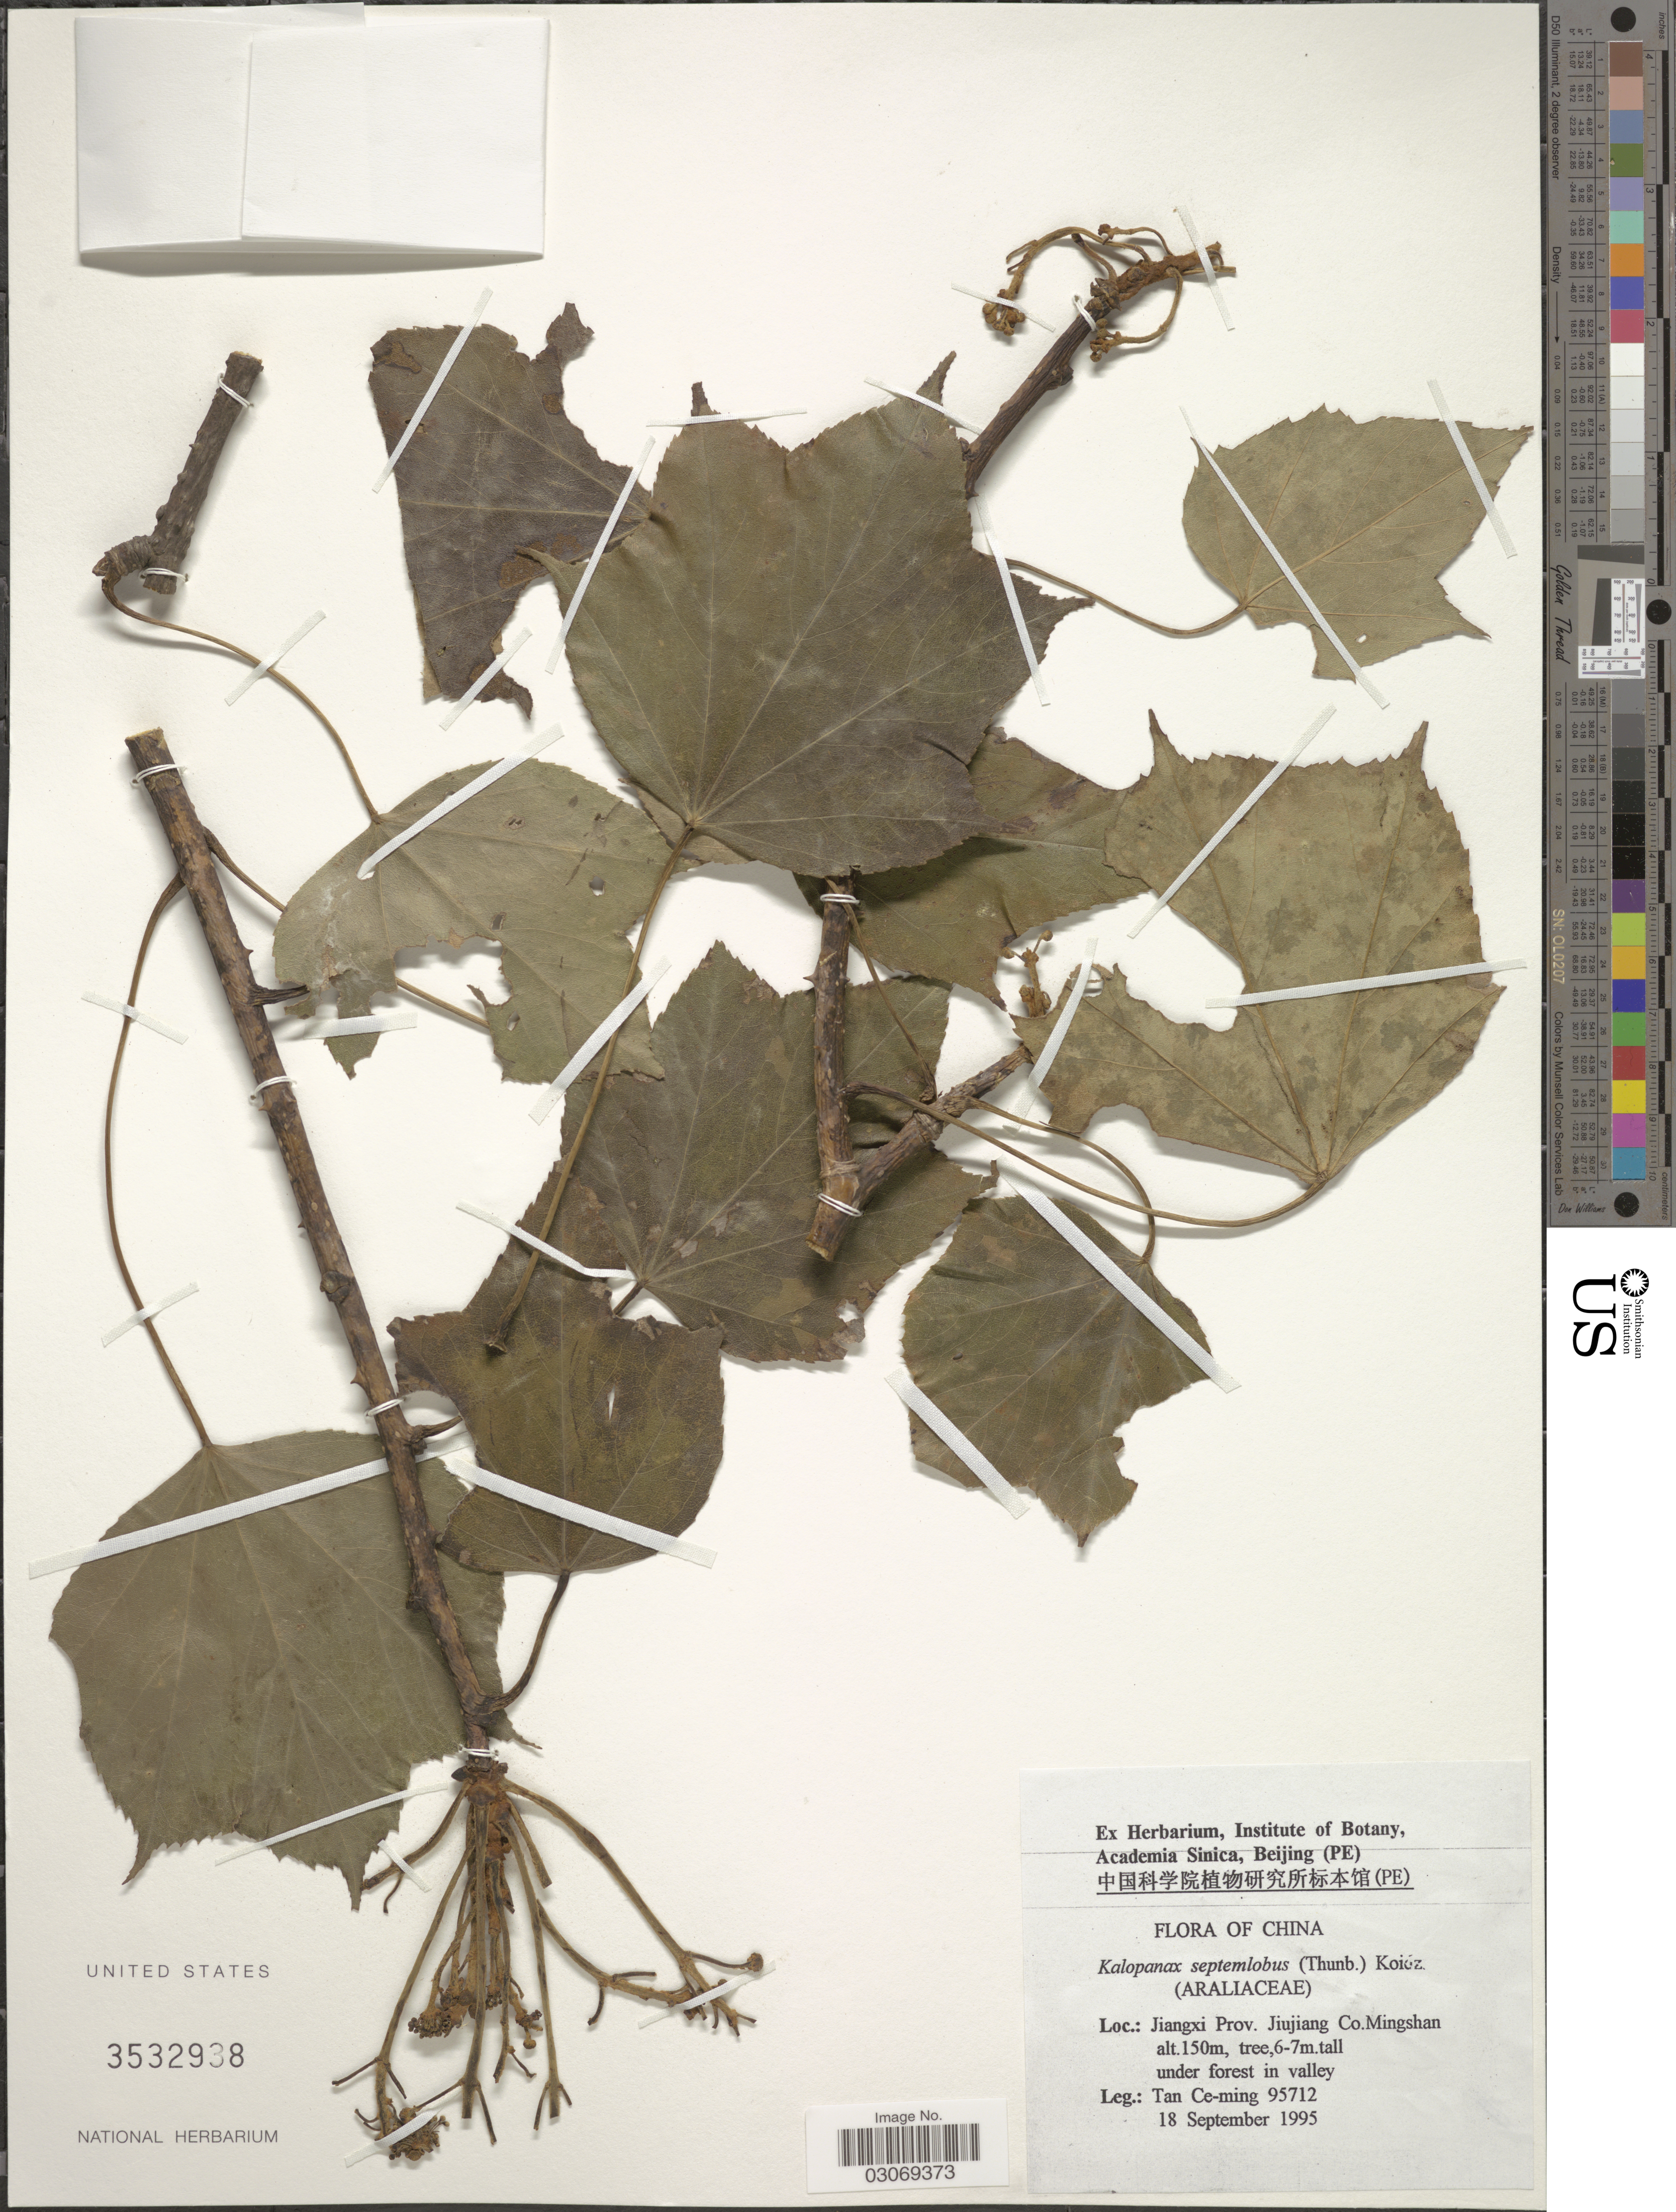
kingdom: Plantae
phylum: Tracheophyta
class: Magnoliopsida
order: Apiales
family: Araliaceae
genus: Kalopanax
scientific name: Kalopanax septemlobus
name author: (Thunb.) Koidz.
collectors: Tan Ce-Ming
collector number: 95712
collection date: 1995-09-18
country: China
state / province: Jiangxi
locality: Jiujiang Co. Mingshan.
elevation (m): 150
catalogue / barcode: US 3532938